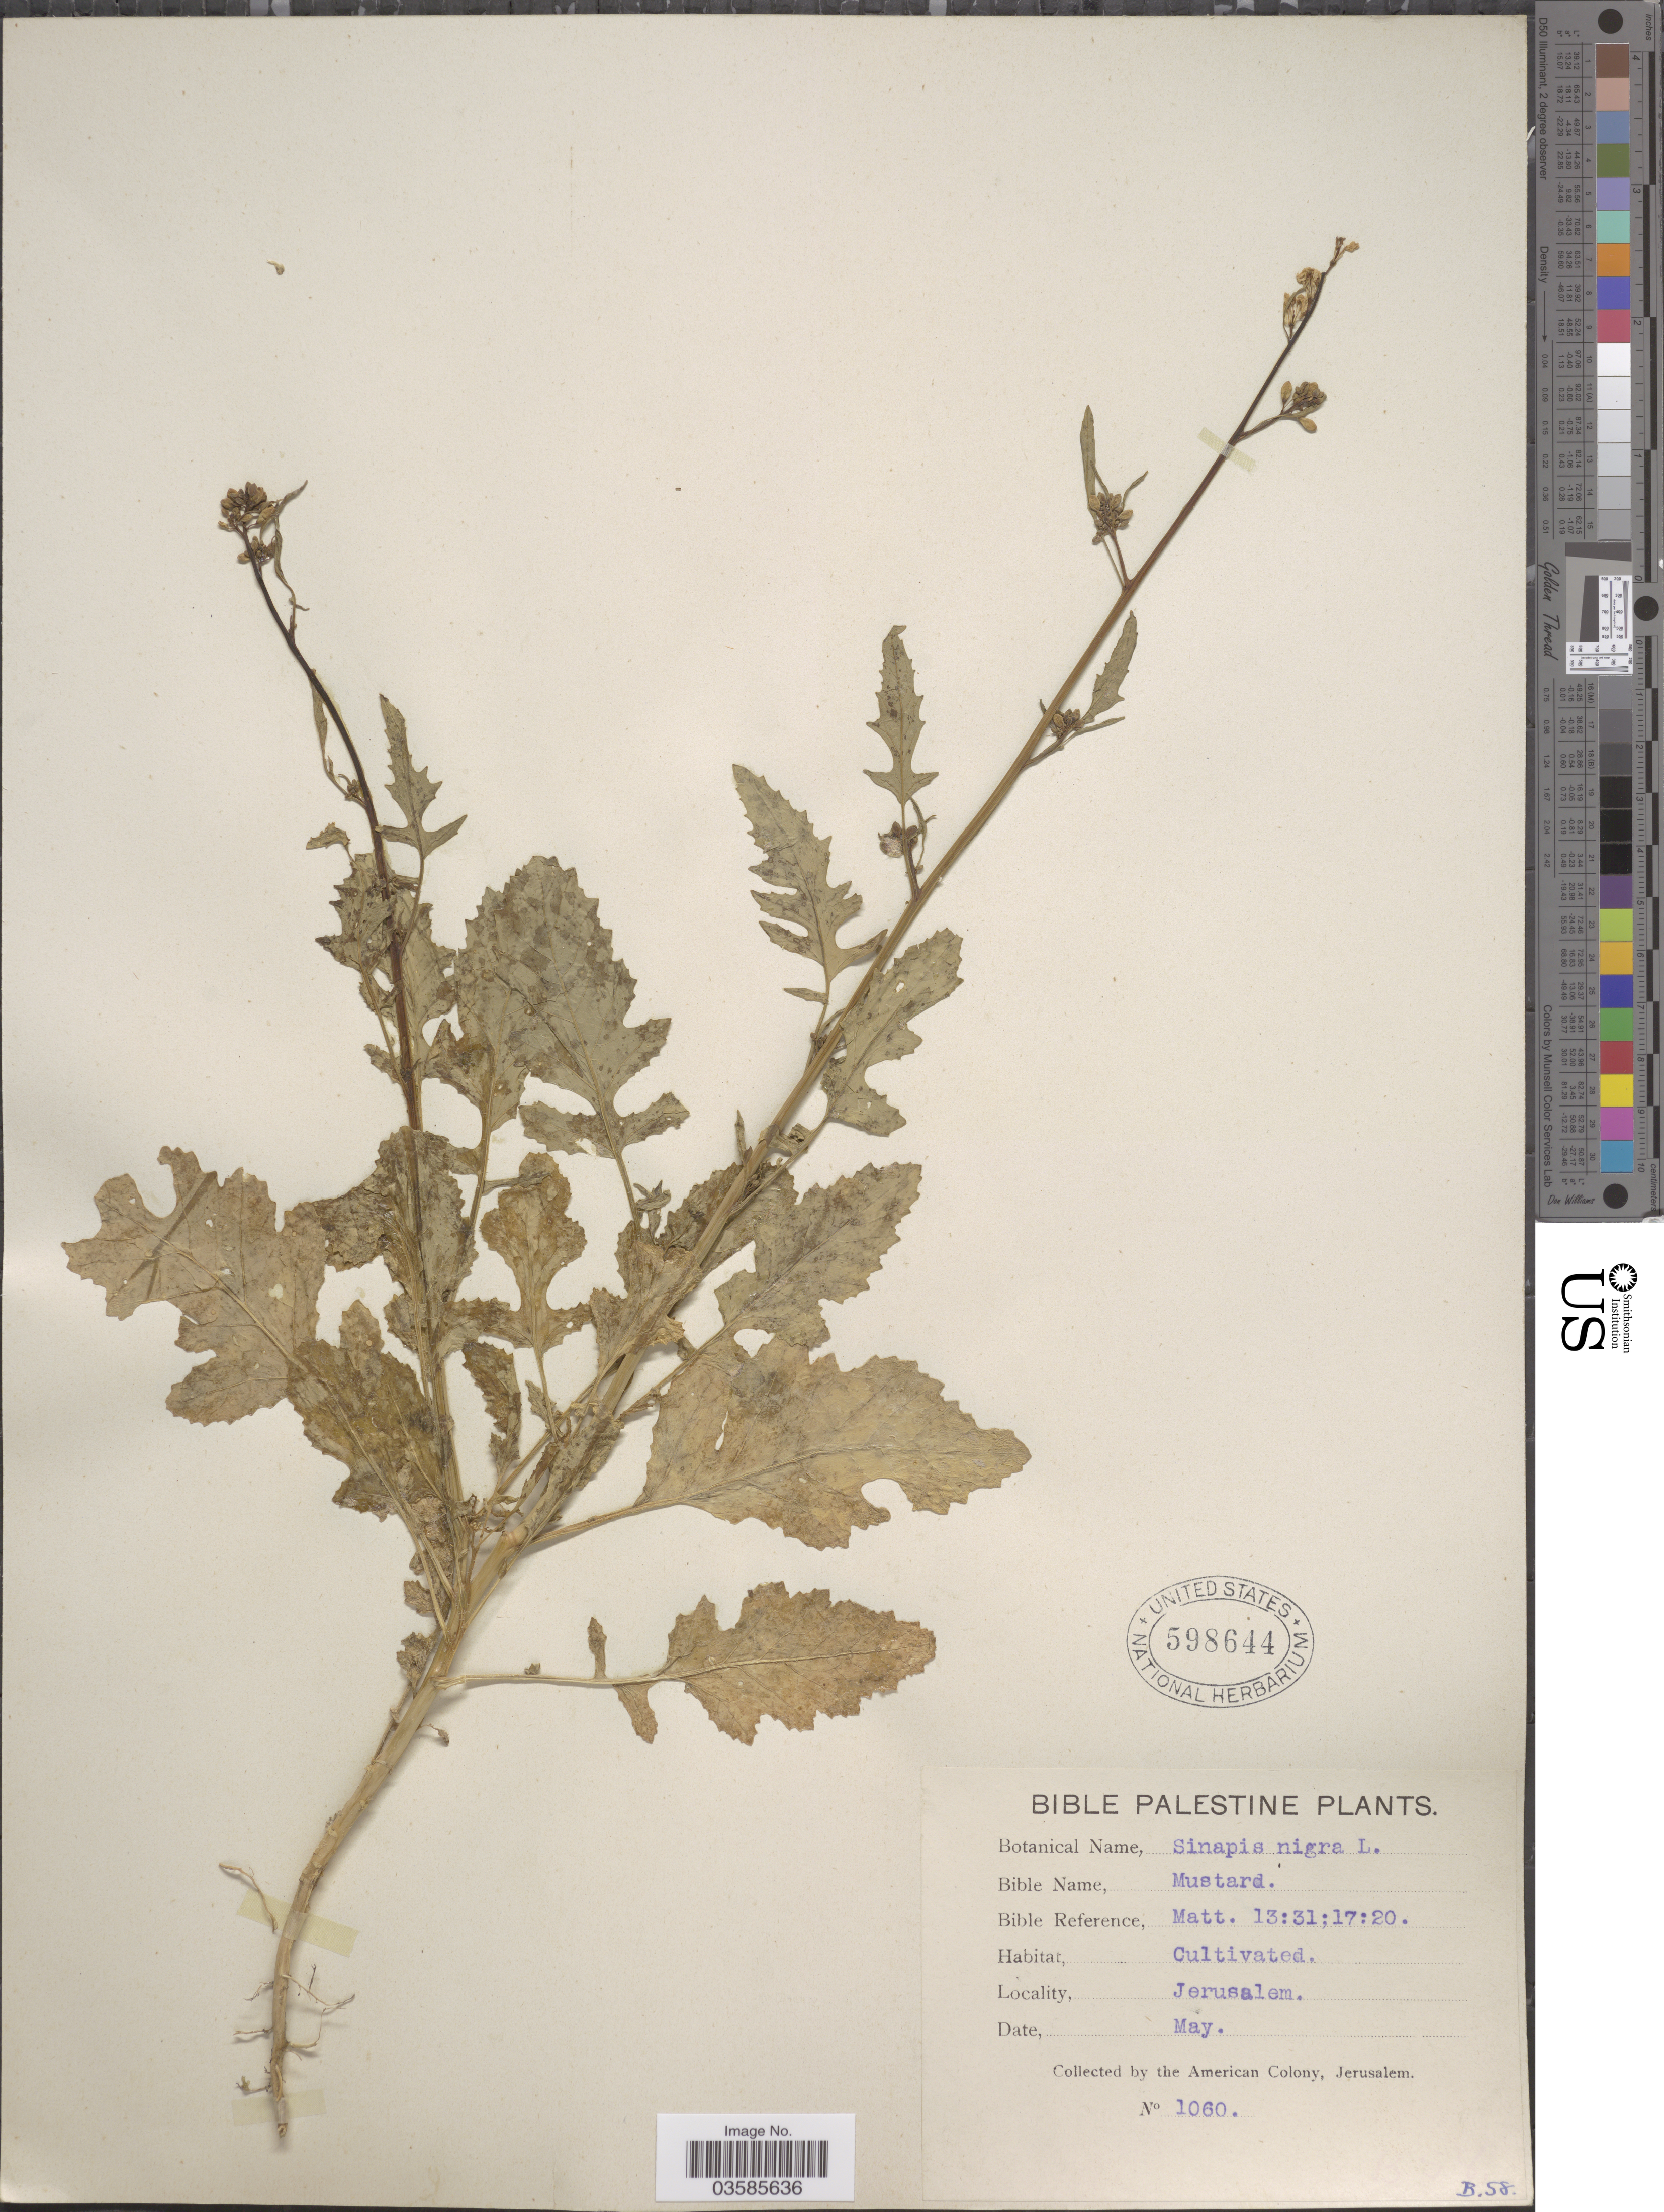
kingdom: Plantae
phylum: Tracheophyta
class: Magnoliopsida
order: Brassicales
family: Brassicaceae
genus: Brassica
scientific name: Brassica nigra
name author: (L.) W.D.J. Koch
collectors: American Colony, Jerusalem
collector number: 1060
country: Israel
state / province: Jerusalem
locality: Bible Palestine.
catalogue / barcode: US 598644